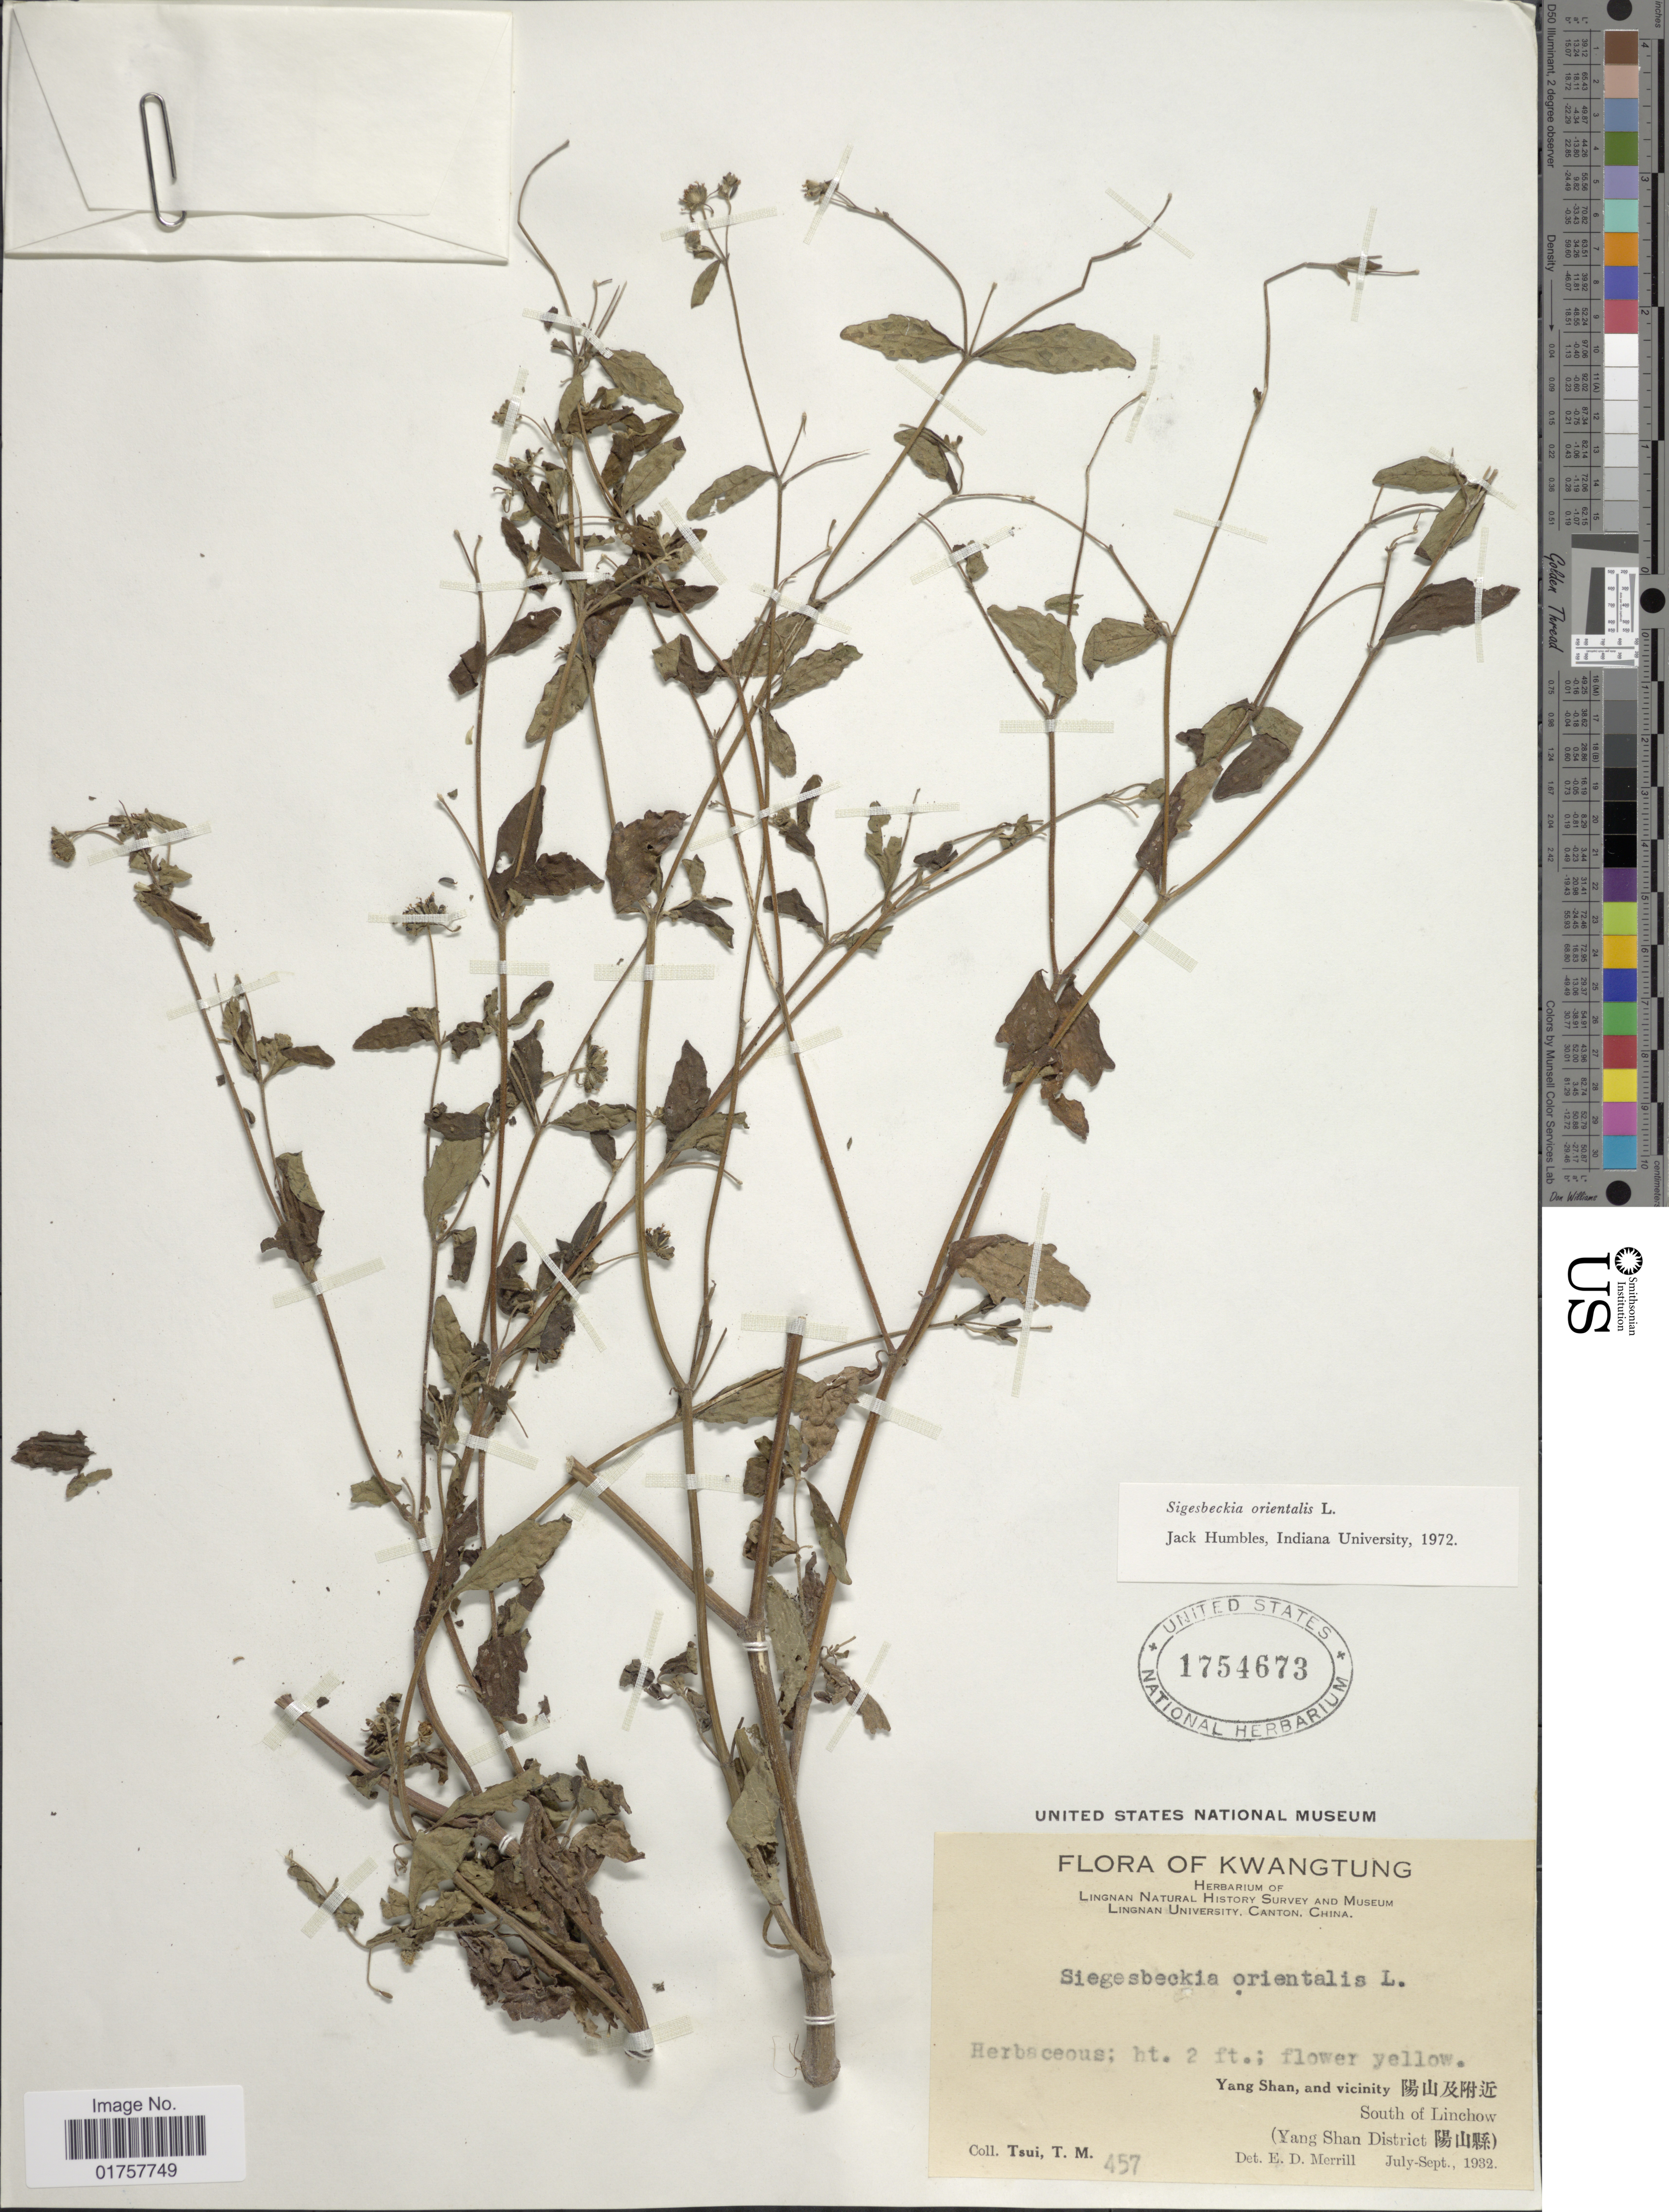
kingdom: Plantae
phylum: Tracheophyta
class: Magnoliopsida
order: Asterales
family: Asteraceae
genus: Sigesbeckia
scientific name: Sigesbeckia orientalis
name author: L.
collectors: T. Tsui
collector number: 457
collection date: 1932-07/1932-09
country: China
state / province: Guangdong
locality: Kwantung. Yang Shan, and vicinity. South of Linchow (Yang Shan District)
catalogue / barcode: US 1754673